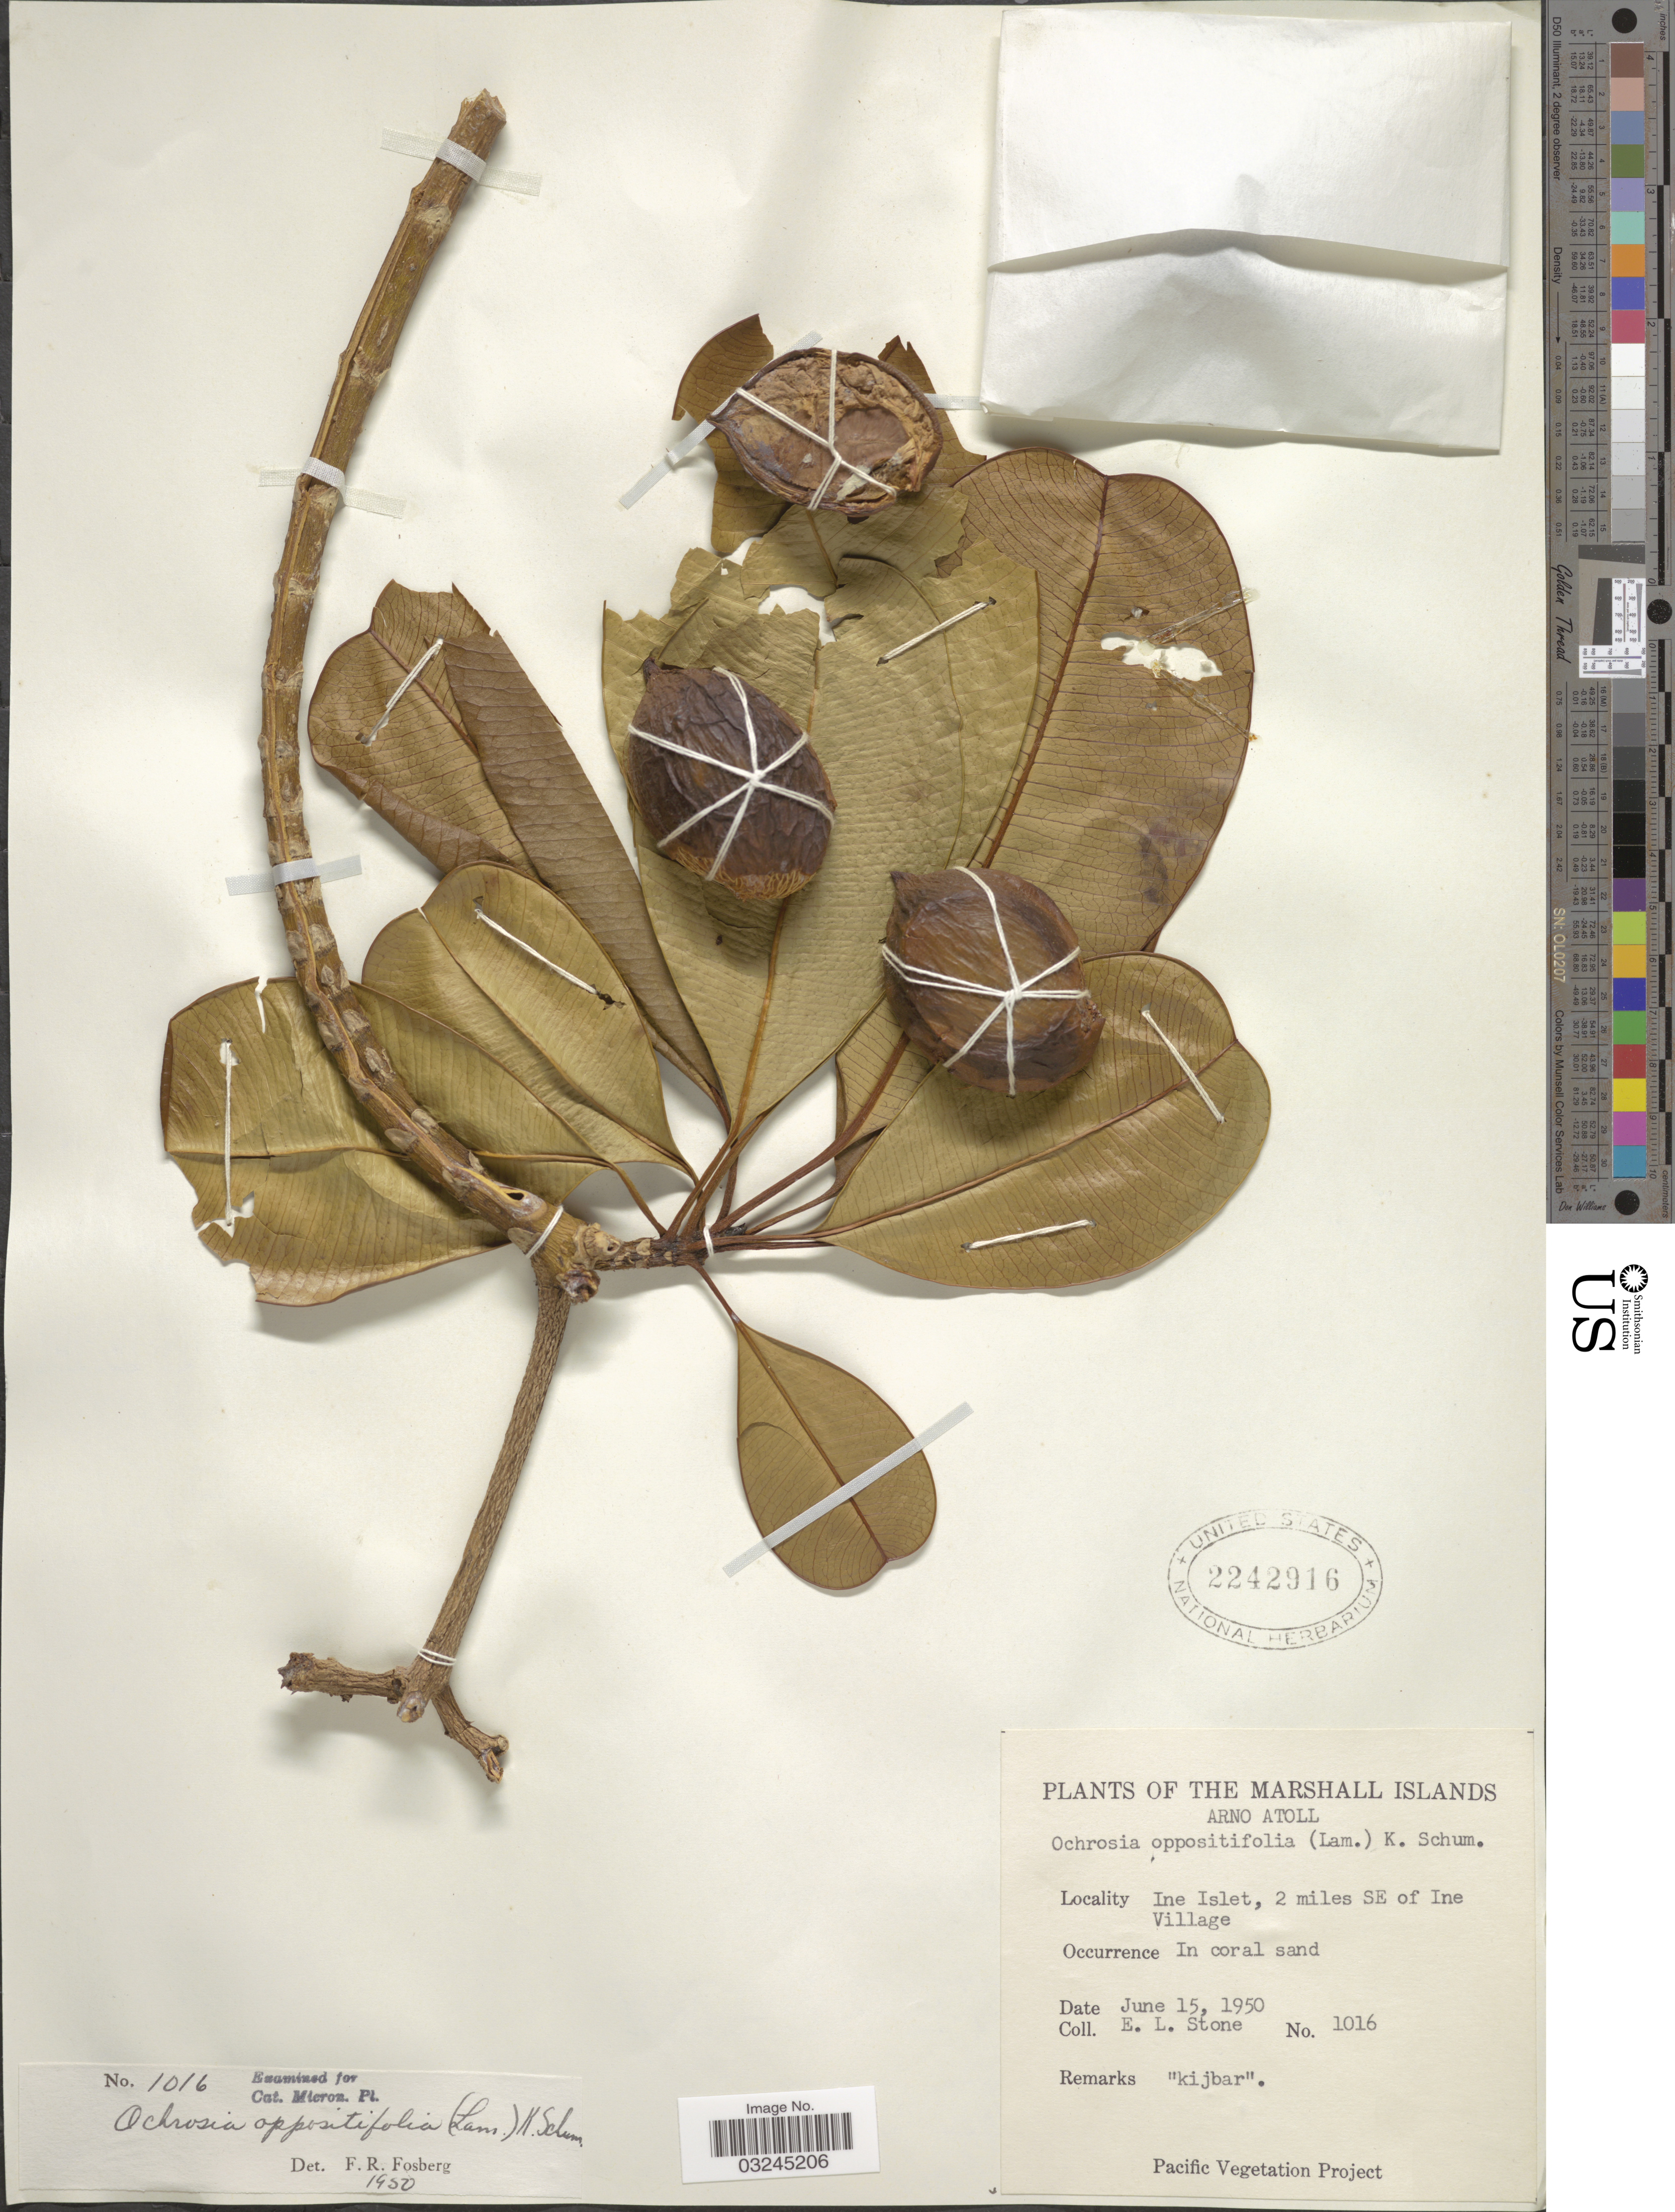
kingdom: Plantae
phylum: Tracheophyta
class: Magnoliopsida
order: Gentianales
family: Apocynaceae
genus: Ochrosia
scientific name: Ochrosia oppositifolia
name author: (Lam.) K. Schum.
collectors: E. L. Stone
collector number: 1016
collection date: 1950-06-15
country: Marshall Islands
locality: Arno Atoll. Ine Islet, 2 miles SE of Ine Village.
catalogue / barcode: US 2242916